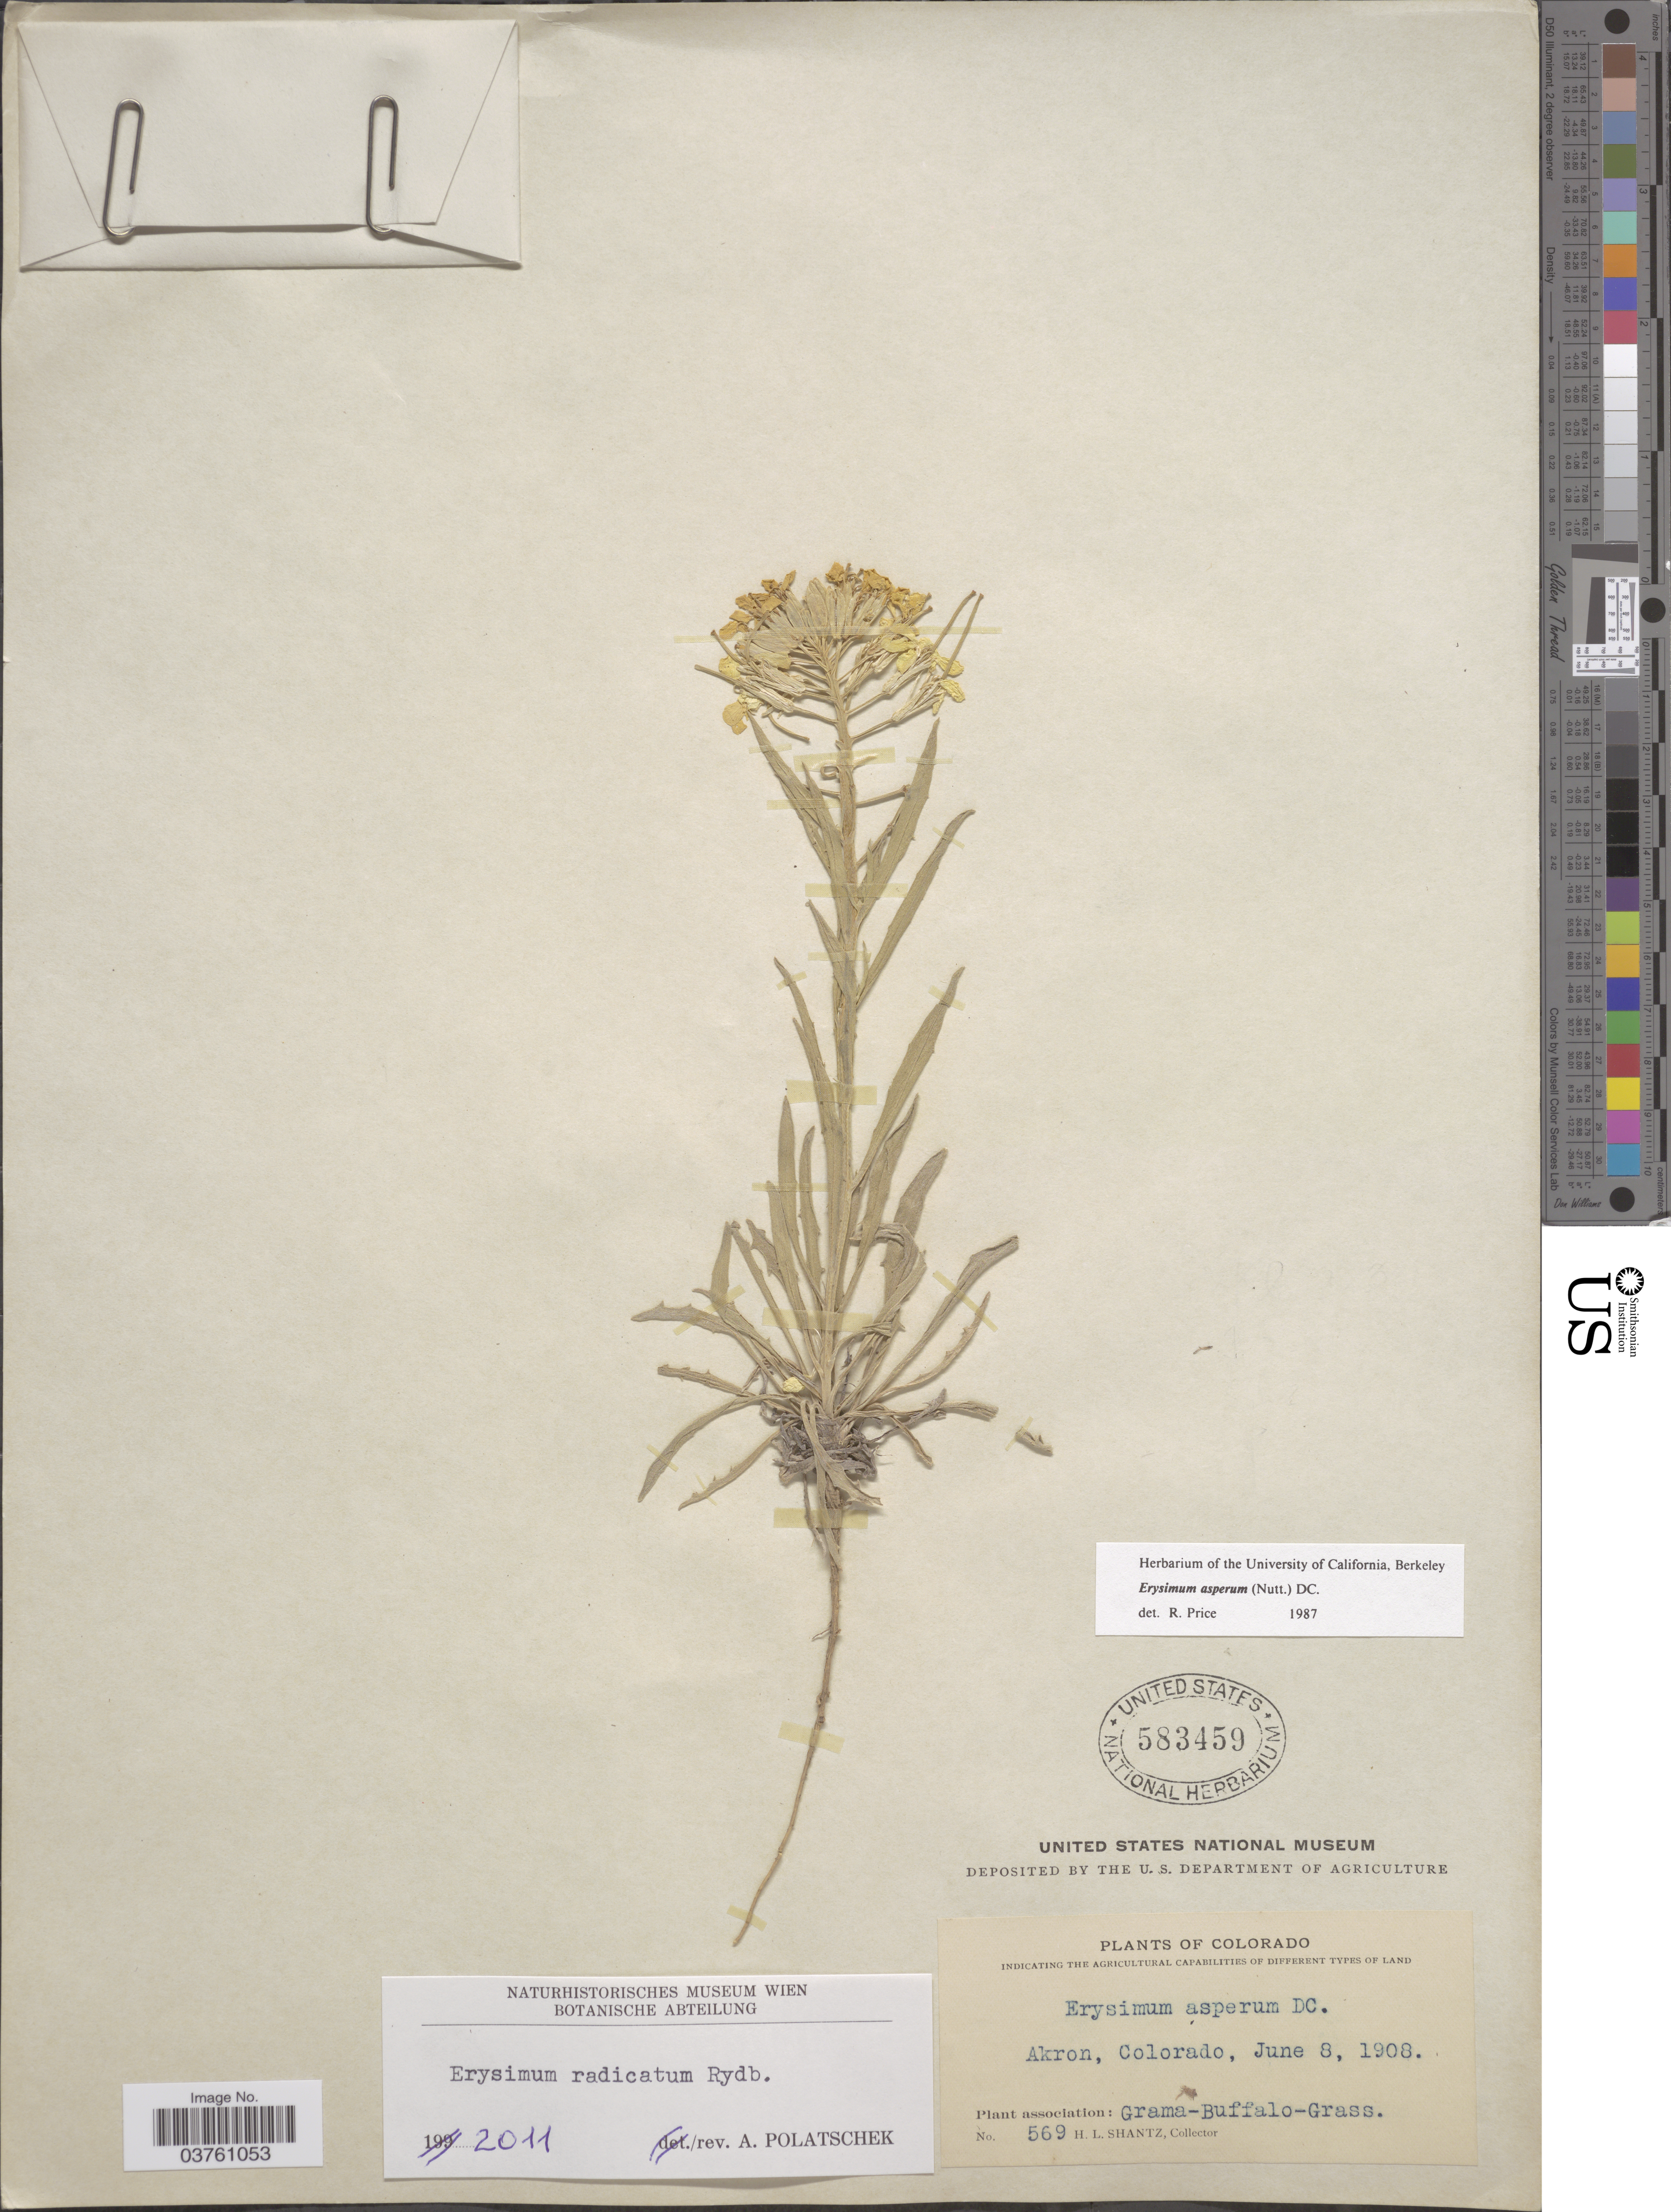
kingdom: Plantae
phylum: Tracheophyta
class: Magnoliopsida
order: Brassicales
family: Brassicaceae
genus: Erysimum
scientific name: Erysimum radicatum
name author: Rydb.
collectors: H. Shantz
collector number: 569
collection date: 1908-06-08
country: United States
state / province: Colorado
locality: Akron.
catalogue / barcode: US 583459